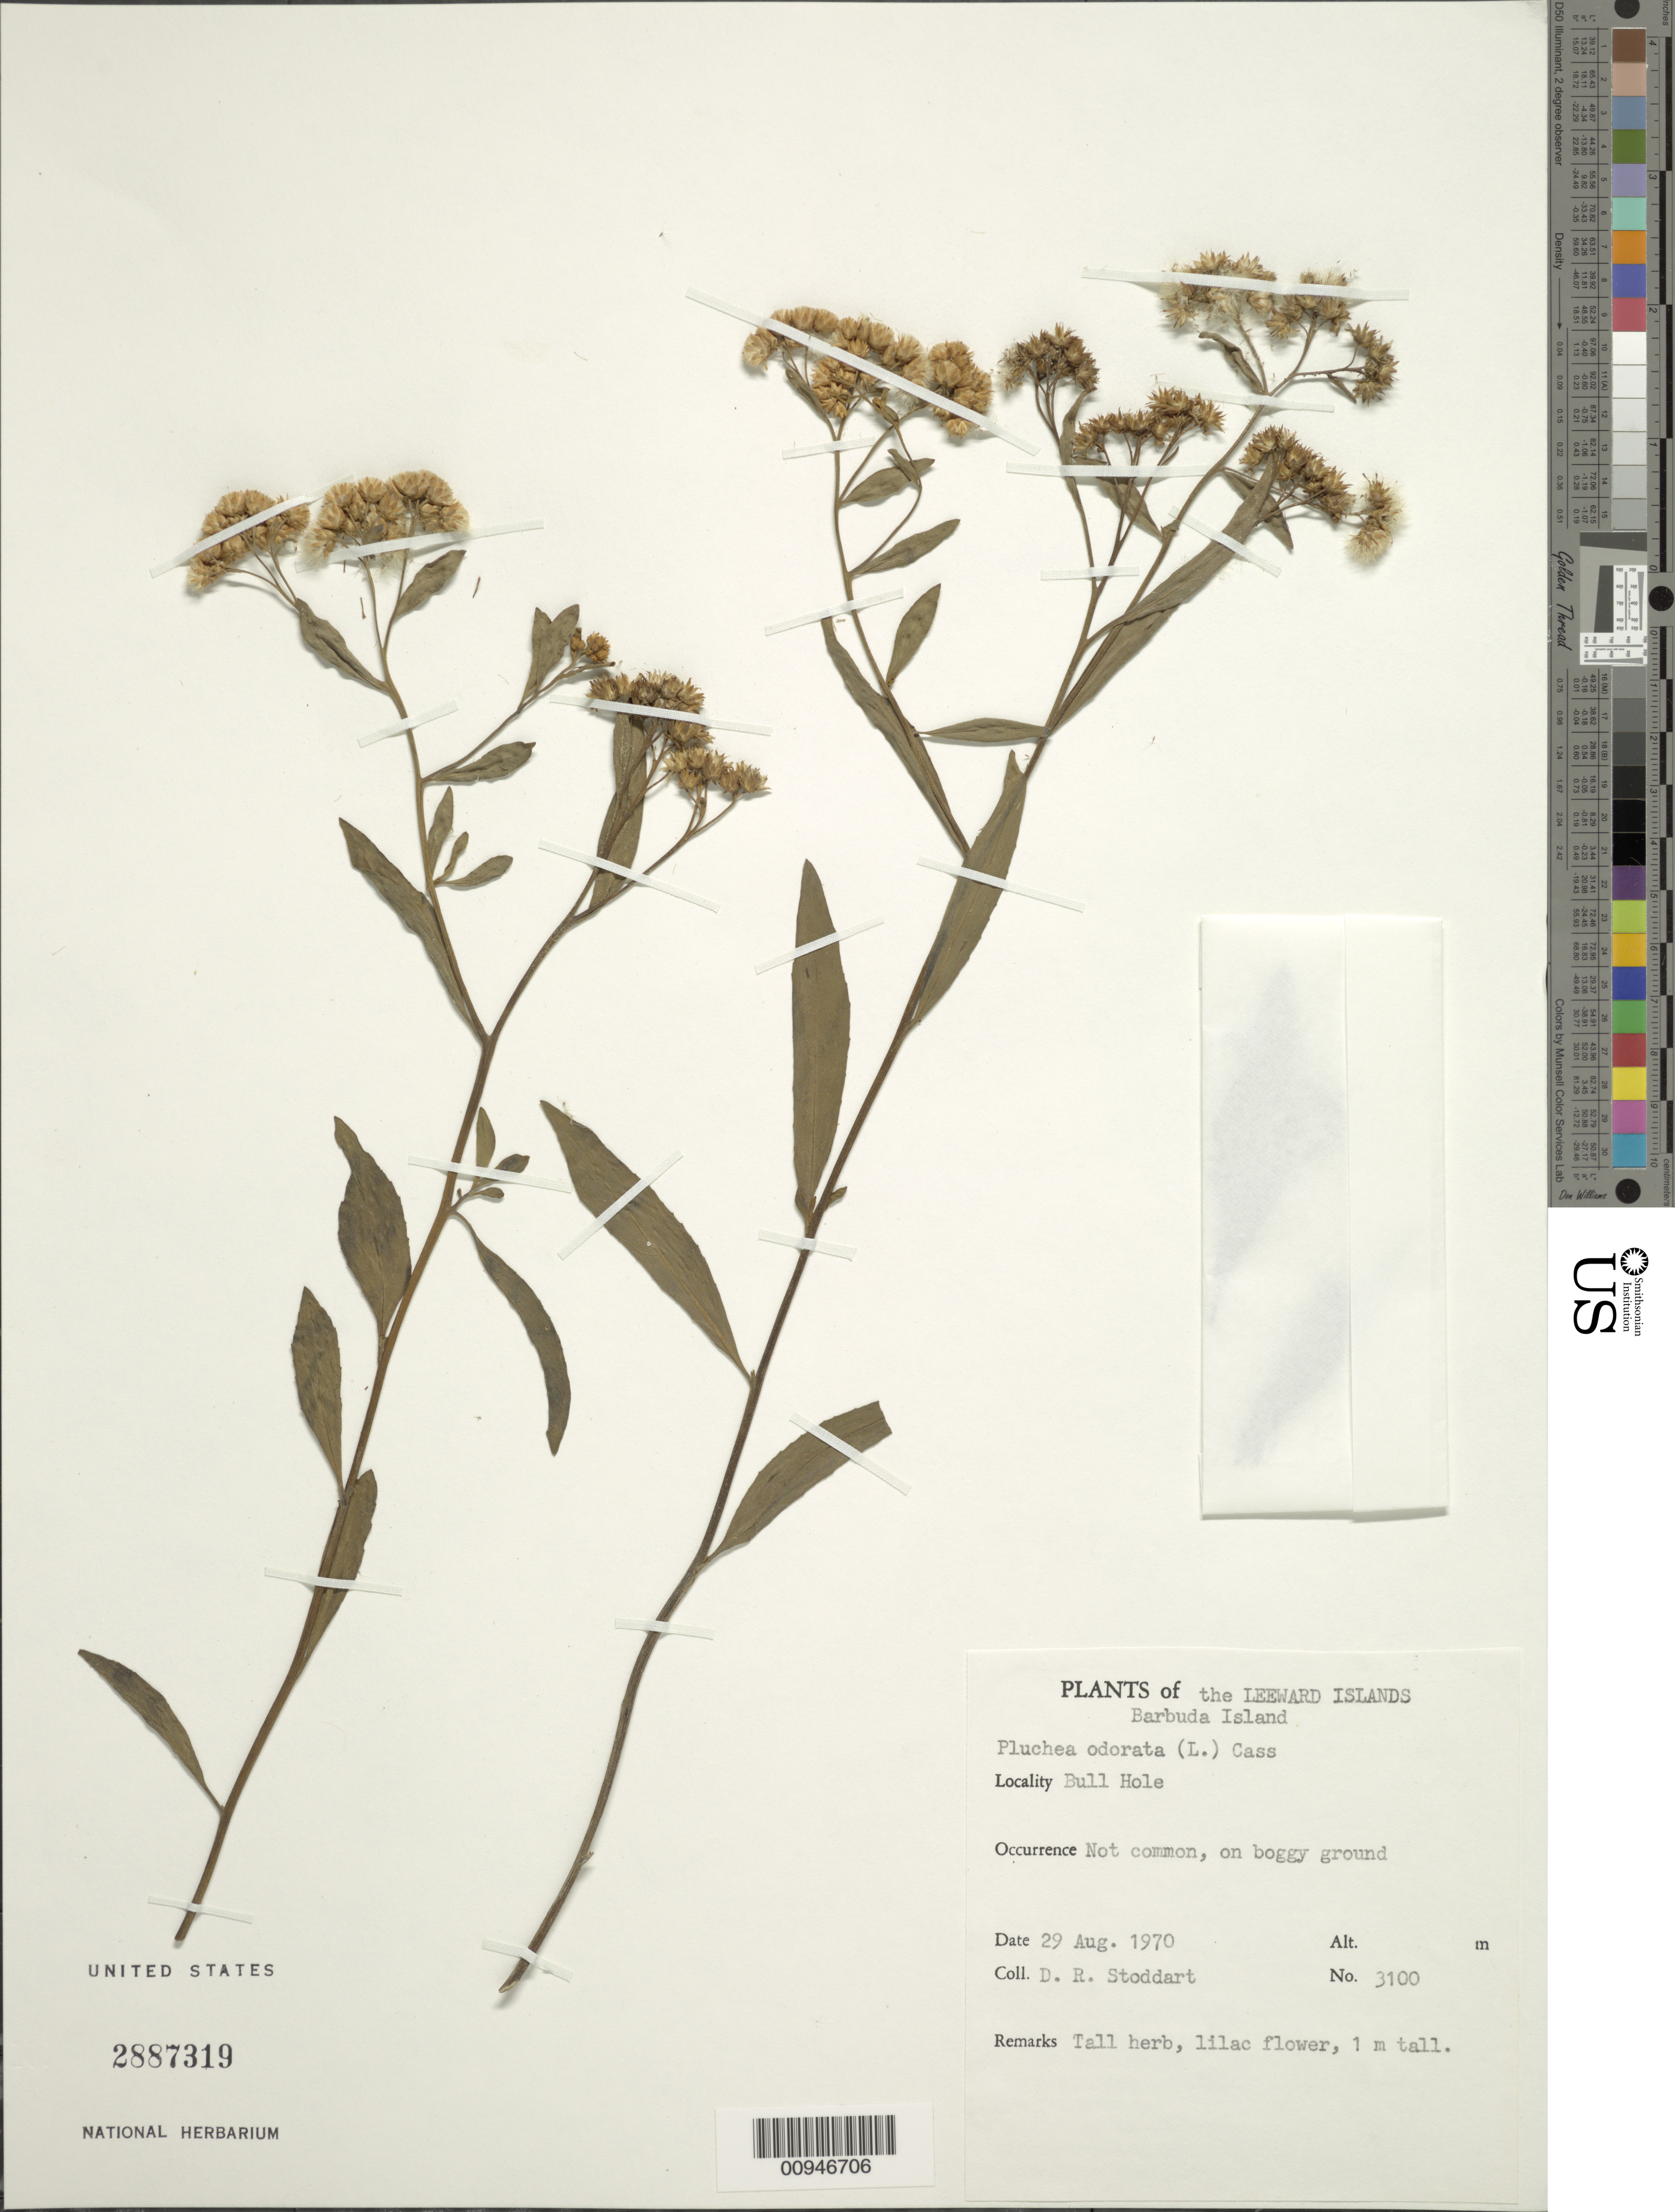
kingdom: Plantae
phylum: Tracheophyta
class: Magnoliopsida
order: Asterales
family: Asteraceae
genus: Pluchea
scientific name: Pluchea sp.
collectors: D. R. Stoddart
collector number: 3100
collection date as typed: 29 Aug 1970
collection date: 1970-08-29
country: Antigua and Barbuda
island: Redonda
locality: Bull Hole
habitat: Boggy ground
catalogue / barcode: US 2887319